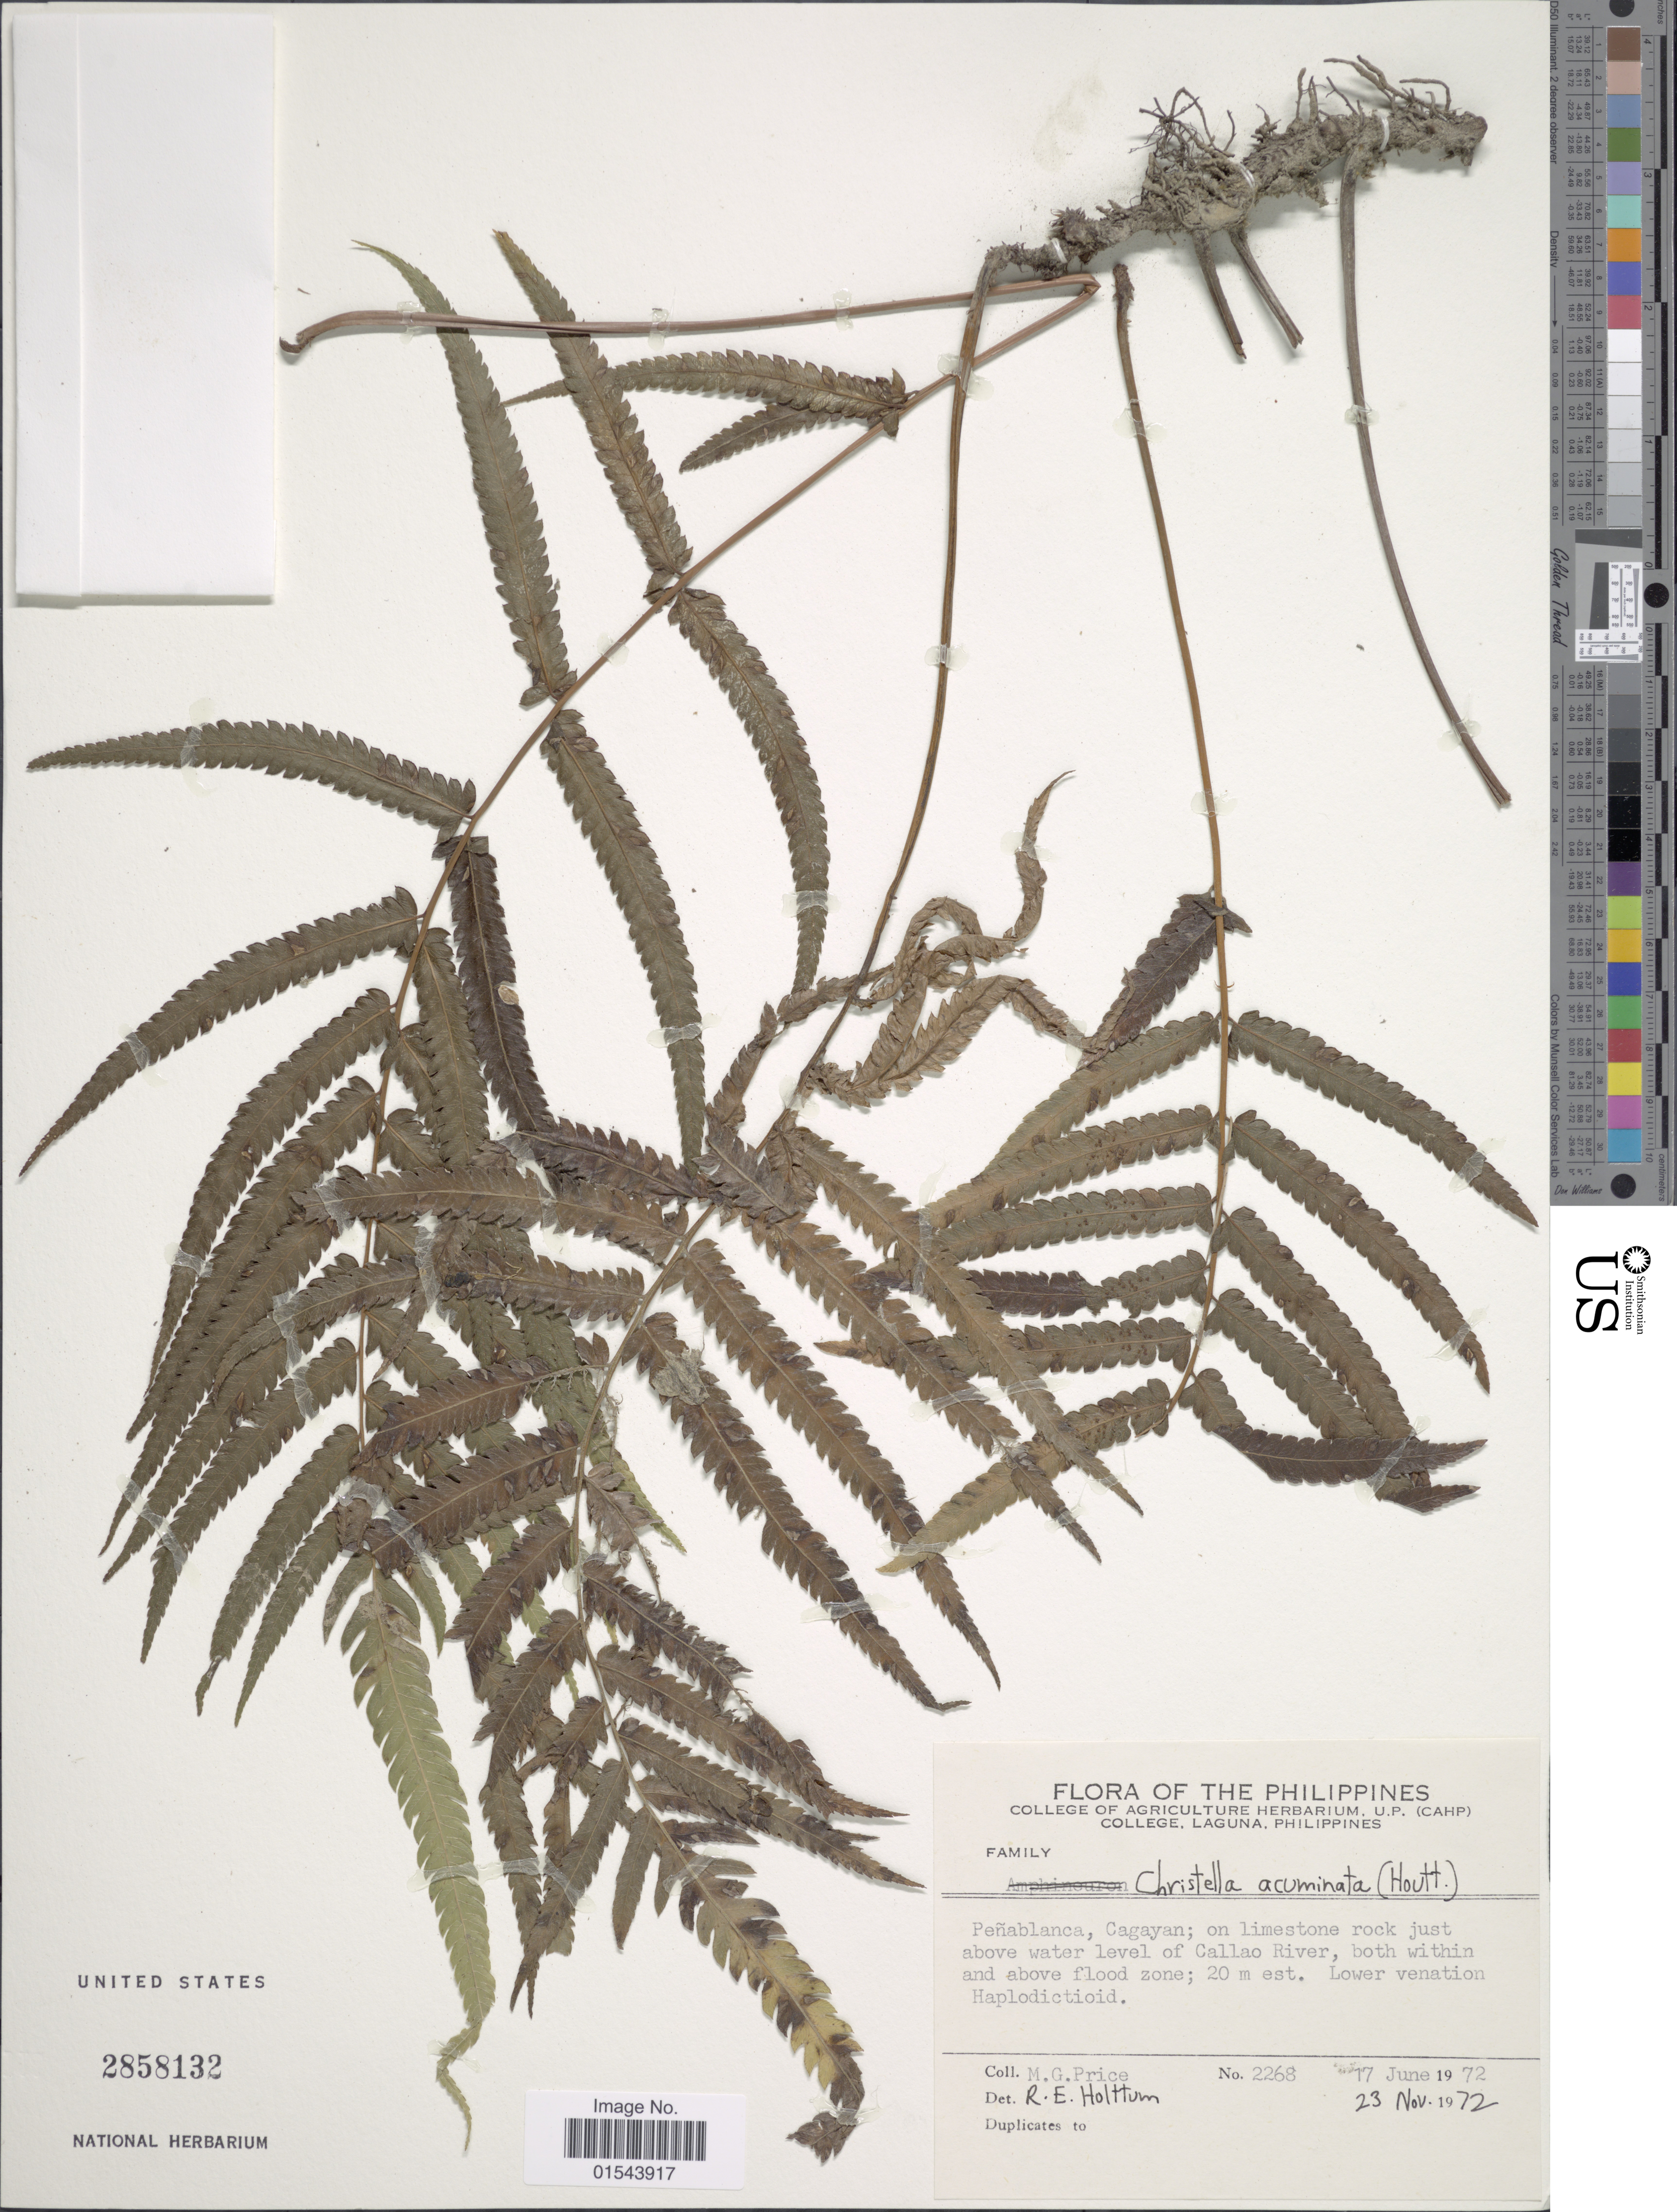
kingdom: Plantae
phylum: Tracheophyta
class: Polypodiopsida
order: Polypodiales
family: Thelypteridaceae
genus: Christella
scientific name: Christella acuminata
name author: (Houtt.) H. Lév.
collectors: M. G. Price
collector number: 2268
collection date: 1975-06-17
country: Philippines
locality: The Philippines. penablanca, cagayan; on limestone rock just above water level of callao River, both within and above flood zone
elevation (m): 20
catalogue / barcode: US 2858132